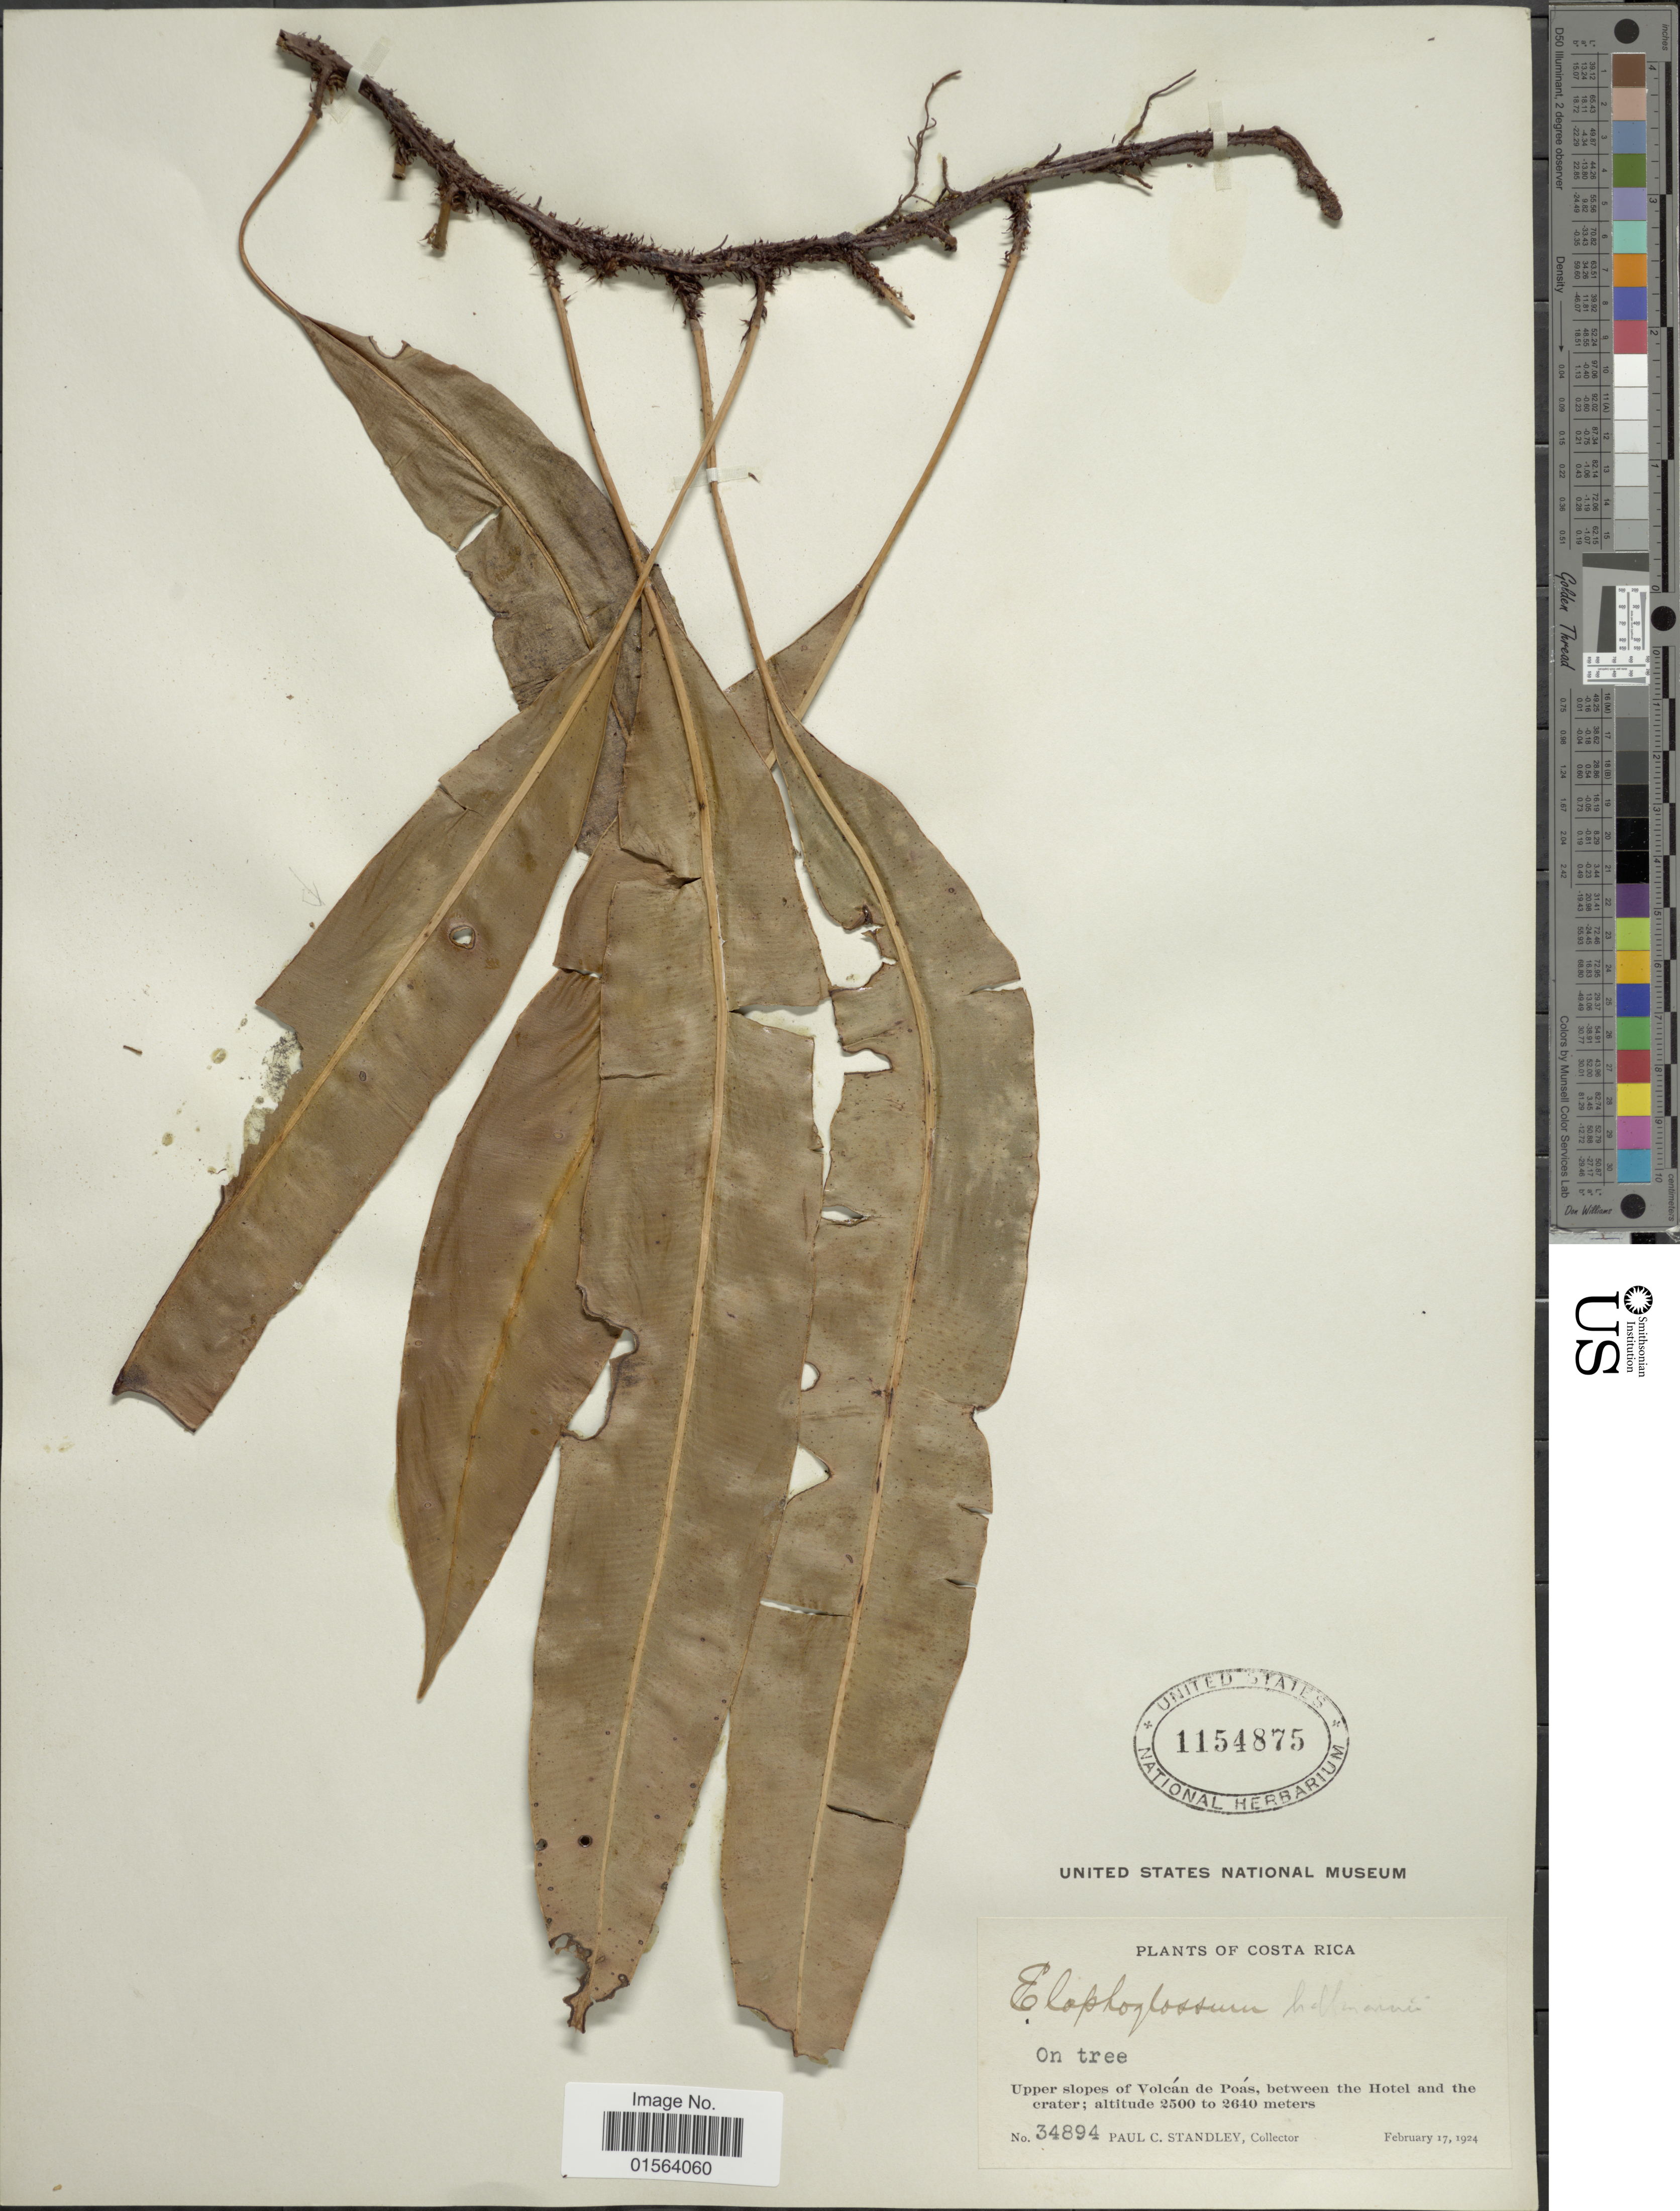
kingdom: Plantae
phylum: Tracheophyta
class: Polypodiopsida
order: Polypodiales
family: Dryopteridaceae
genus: Elaphoglossum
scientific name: Elaphoglossum hoffmannii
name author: (Mett. ex Kuhn) Christ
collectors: P. C. Standley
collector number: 34894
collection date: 1924-02-17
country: Costa Rica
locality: Upper slopes of Volcan de Poas, between the Hotel and the crater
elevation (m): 2500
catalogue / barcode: US 1154875